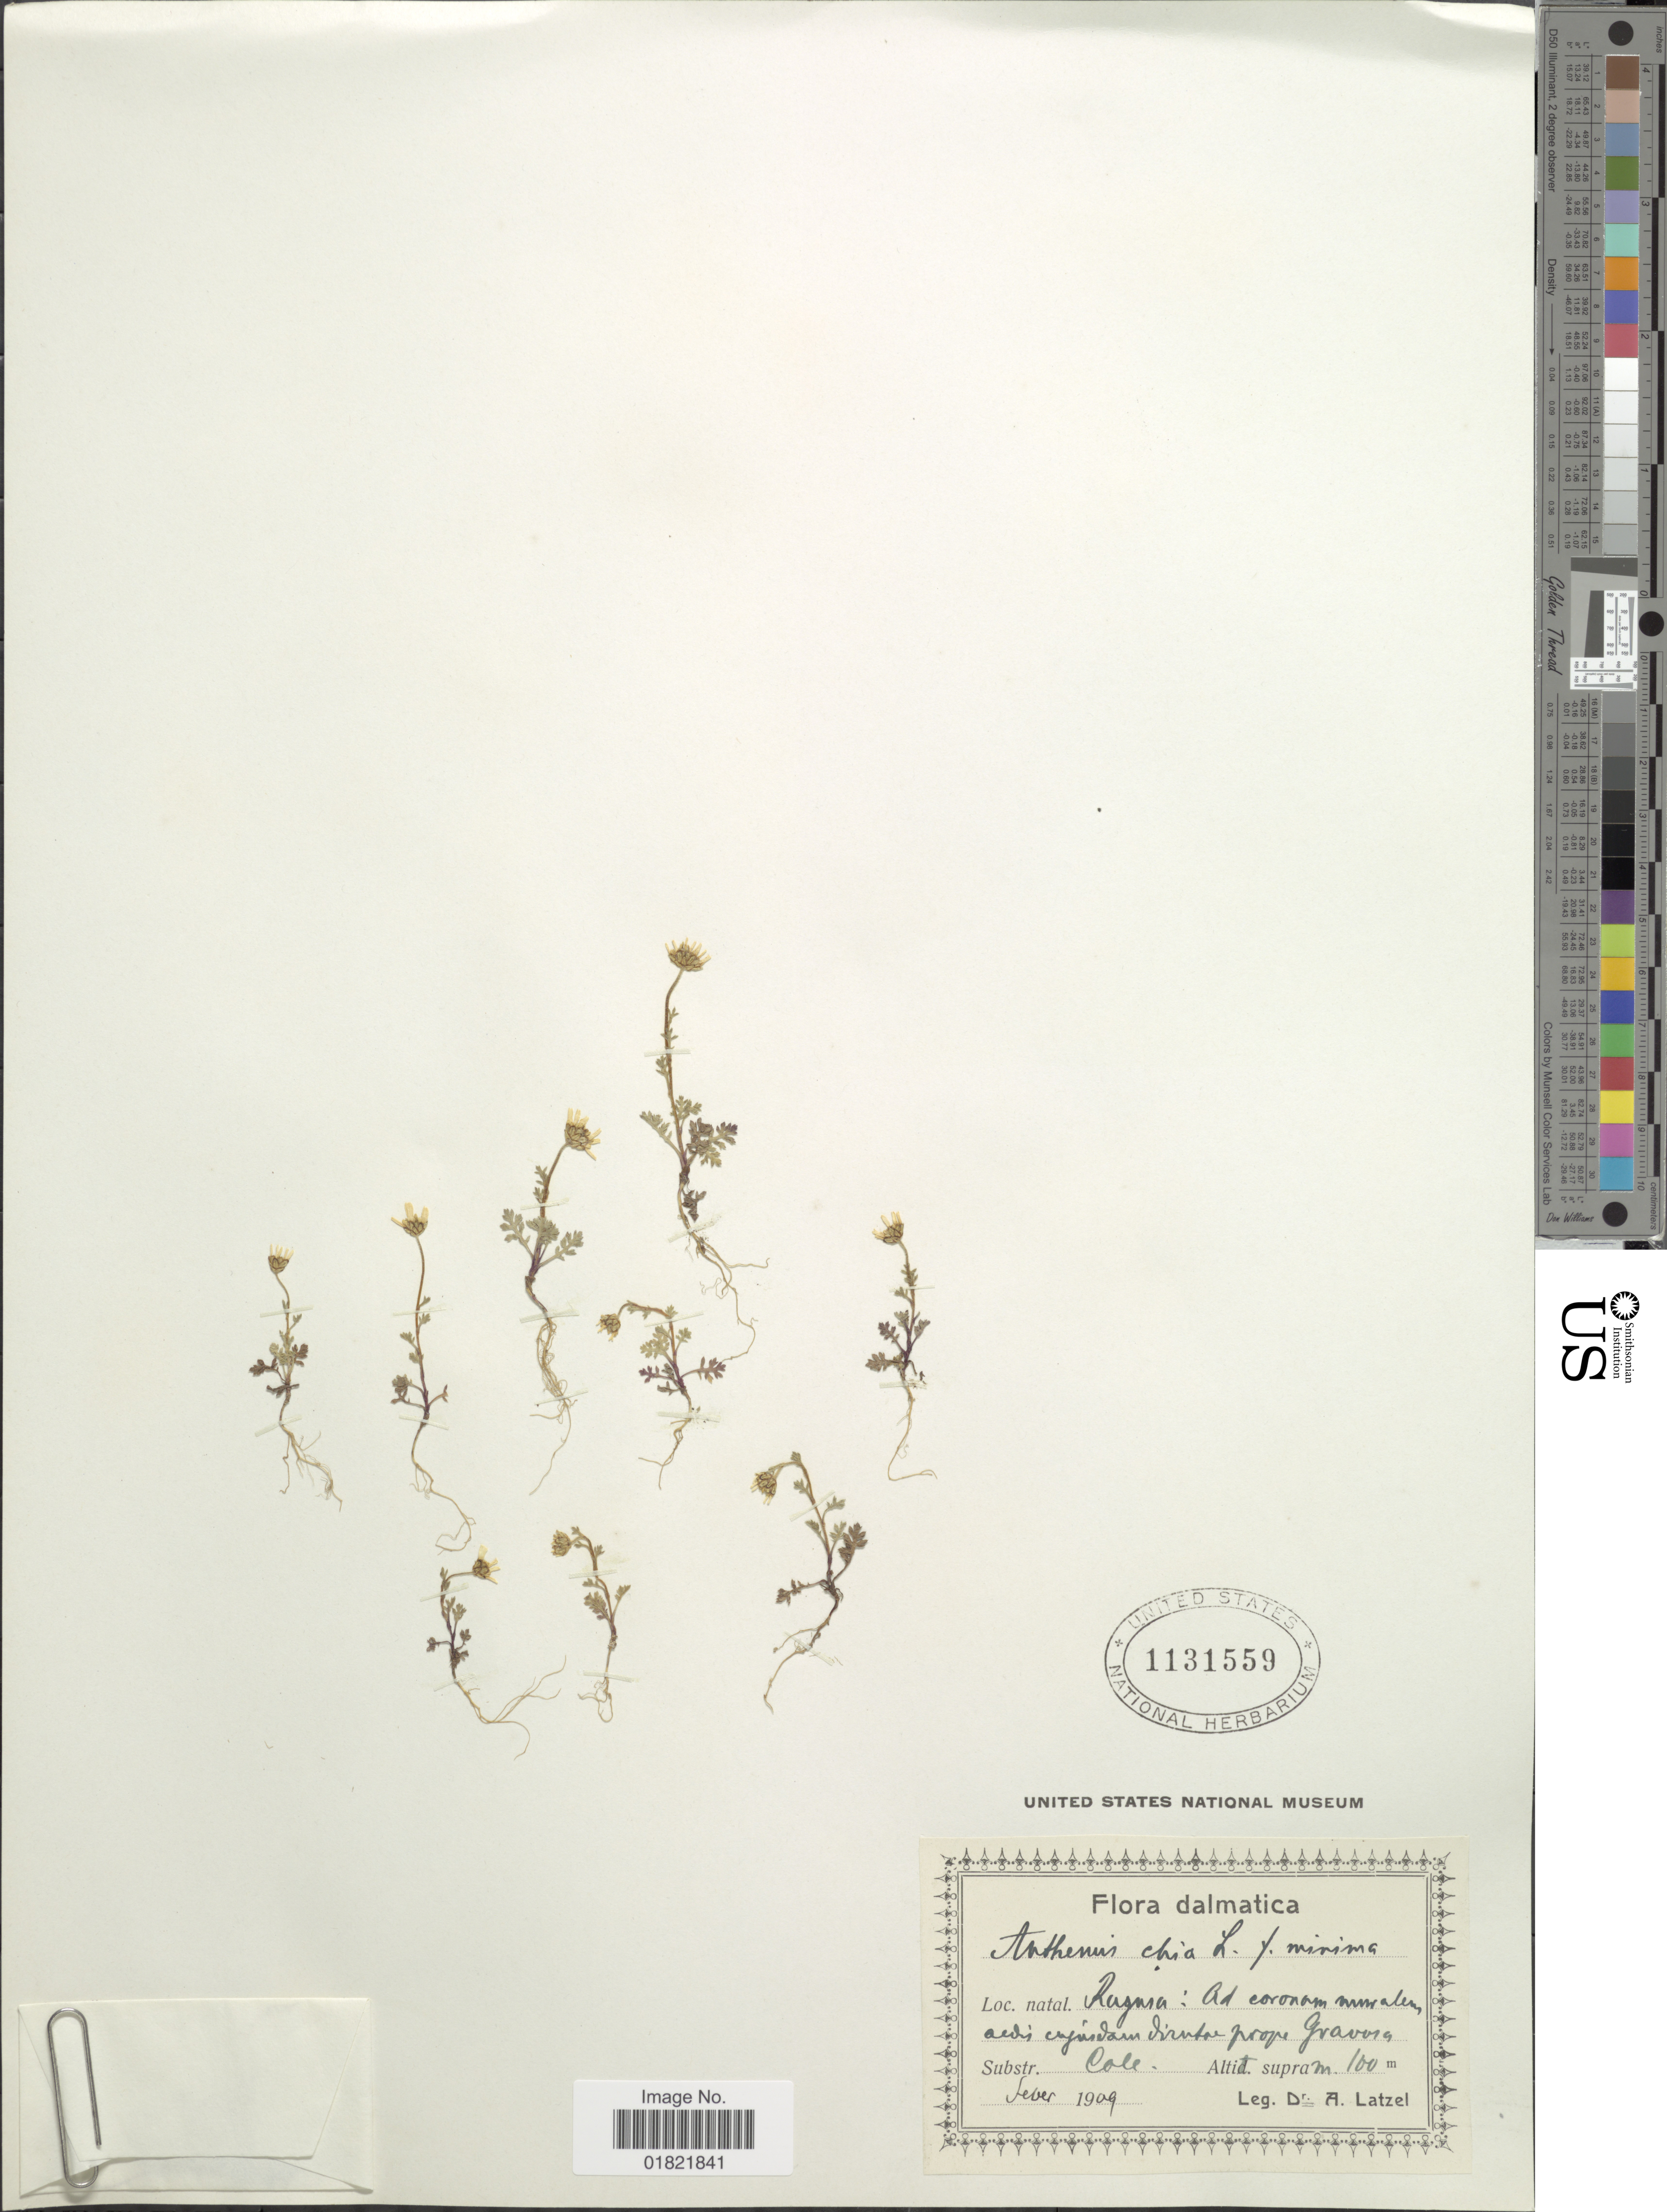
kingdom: Plantae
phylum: Tracheophyta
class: Magnoliopsida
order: Asterales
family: Asteraceae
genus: Anthemis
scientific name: Anthemis chia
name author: L.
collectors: A. Latzel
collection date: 1909-02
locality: Dalmatica, Rasusa: ad coronom mur alems aedis cujusvam virtae prope Gravosa [interpreted]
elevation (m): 100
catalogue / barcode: US 1131559